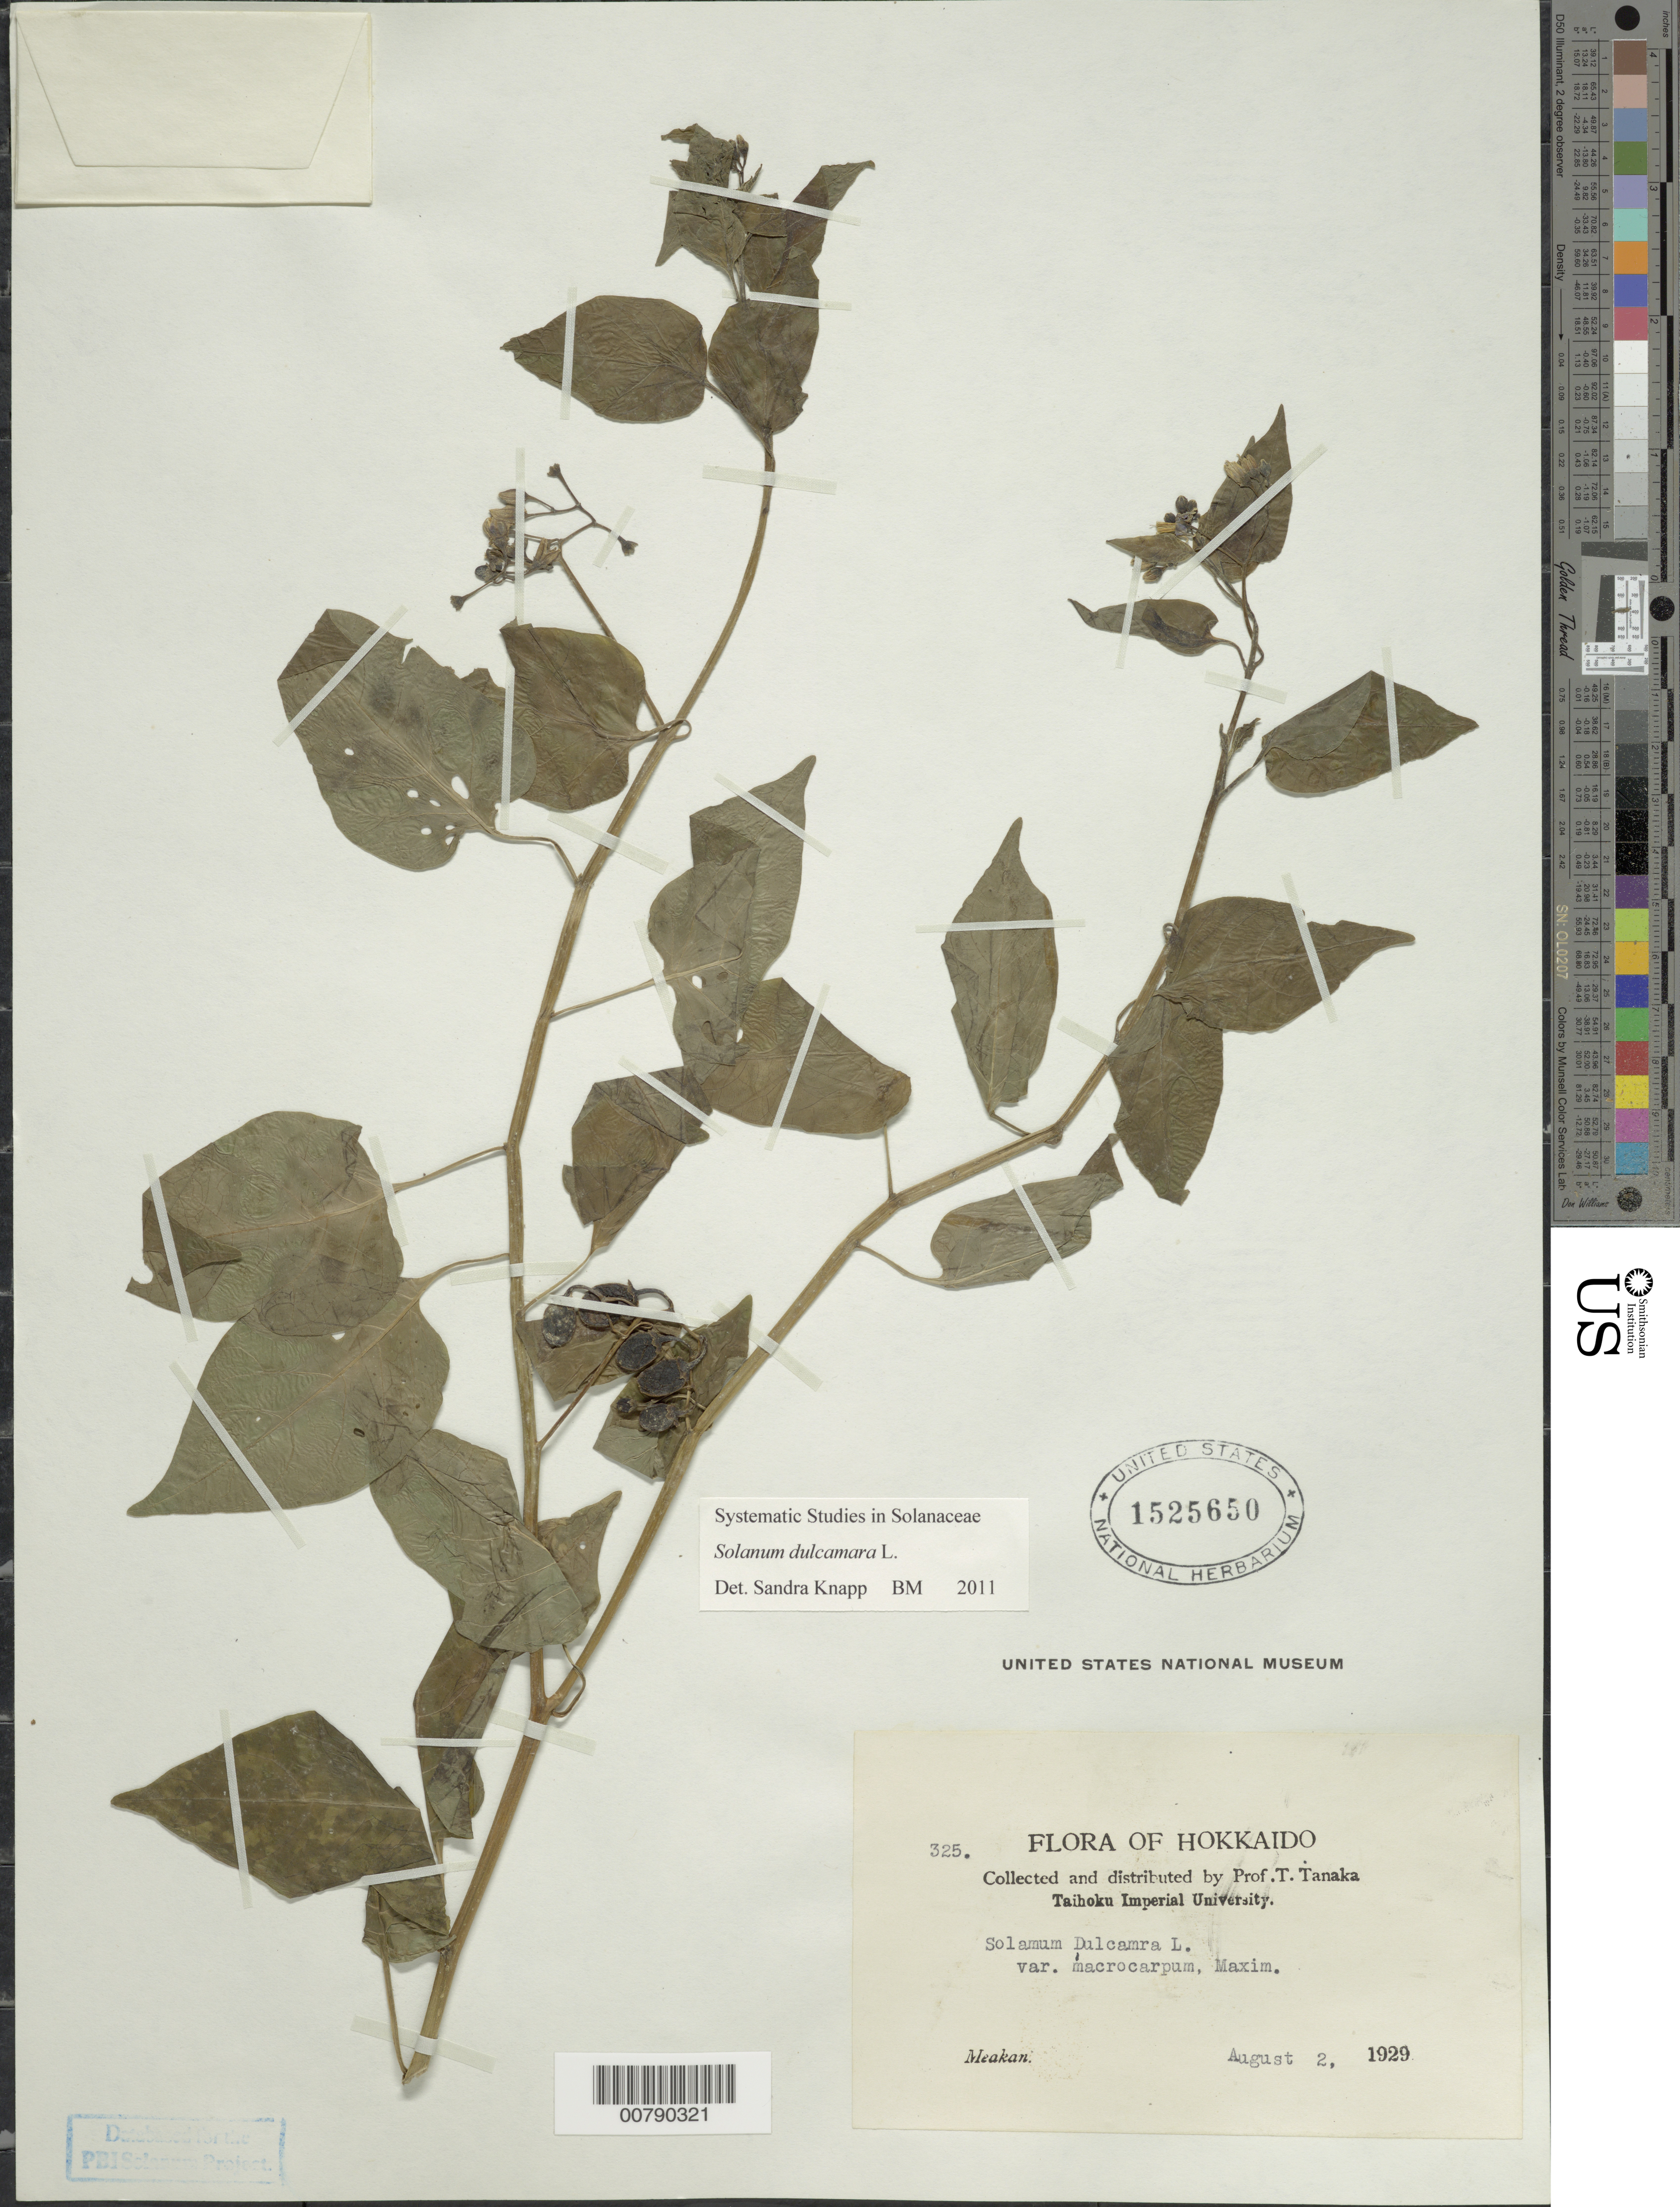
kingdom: Plantae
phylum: Tracheophyta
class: Magnoliopsida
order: Solanales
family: Solanaceae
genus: Solanum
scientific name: Solanum dulcamara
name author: L.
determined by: Knapp, S. D.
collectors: T. Tanaka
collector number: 325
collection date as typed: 2 Aug 1929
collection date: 1929-08-02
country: Japan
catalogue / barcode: US 1525650